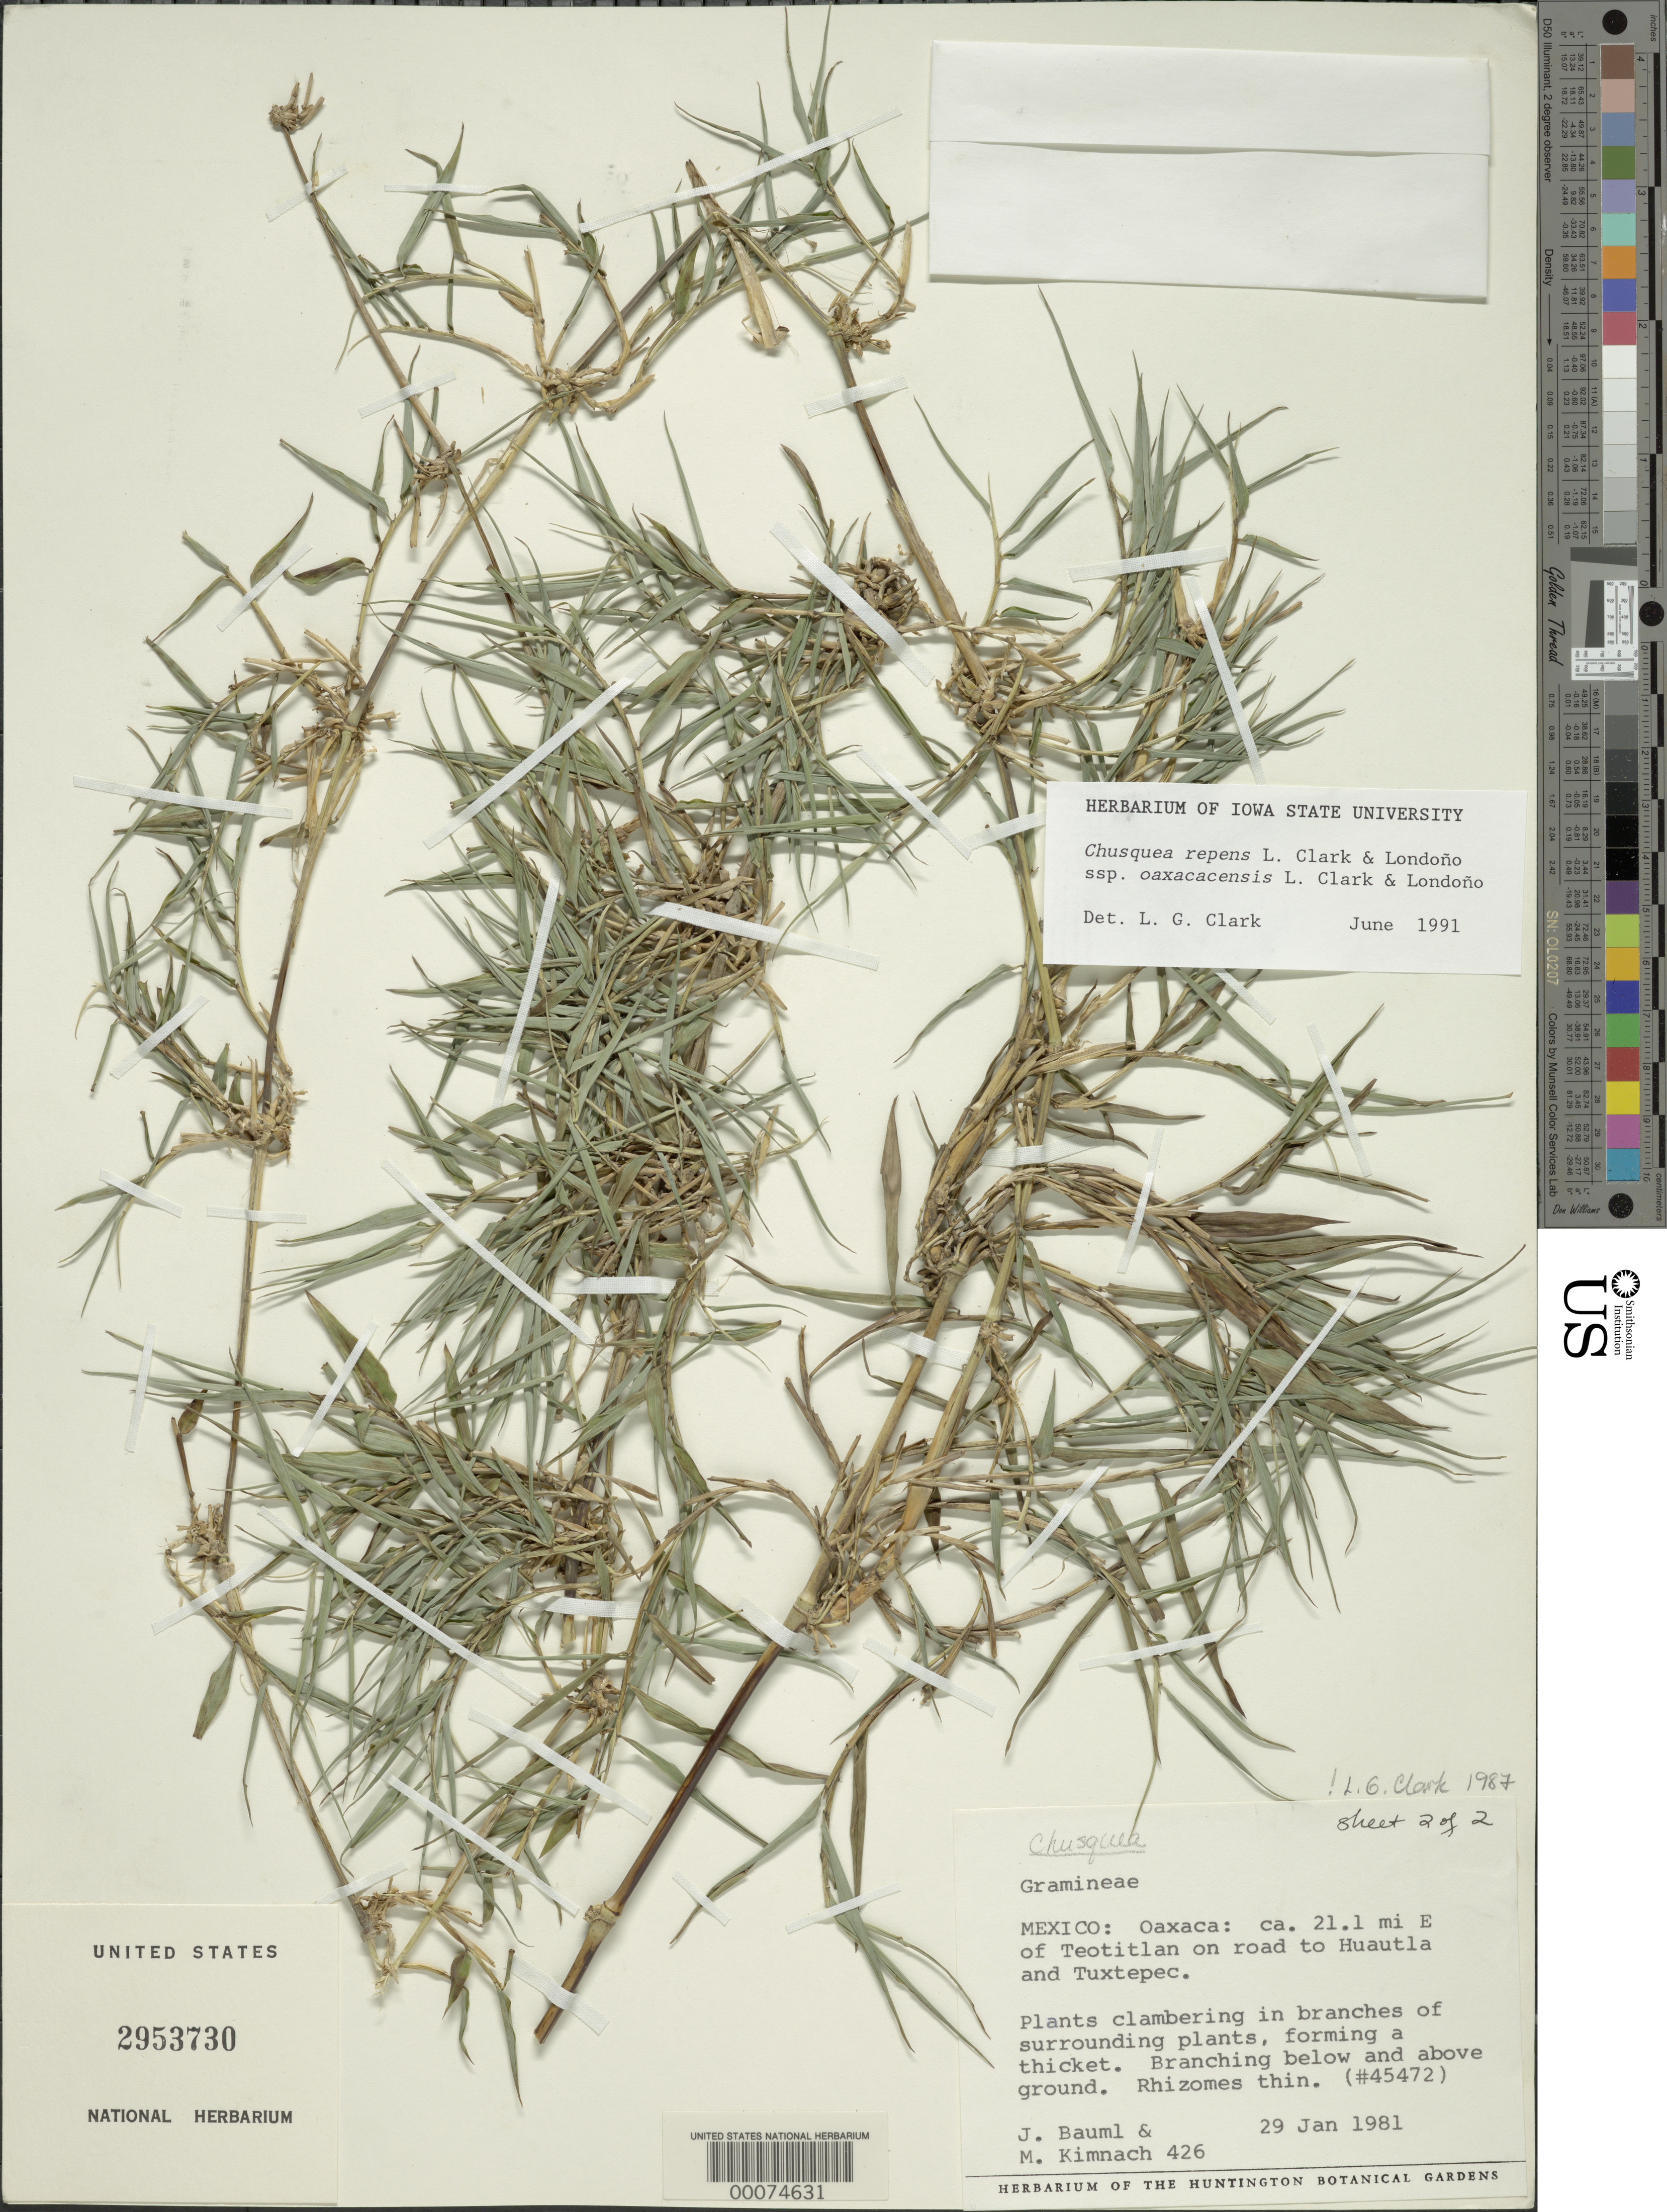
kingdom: Plantae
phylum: Tracheophyta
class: Liliopsida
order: Poales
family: Poaceae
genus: Chusquea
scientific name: Chusquea repens subsp. oaxacacensis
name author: L.G. Clark & Londoño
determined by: Clark, Lynn G., (ISC), Iowa State University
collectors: J. Bauml & M. W. Kimnach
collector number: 426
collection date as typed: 29 Jan 1981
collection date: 1981-01-29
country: Mexico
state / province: Oaxaca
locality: Teotitlan, huautla, tuxtepec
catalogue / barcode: US 2953730